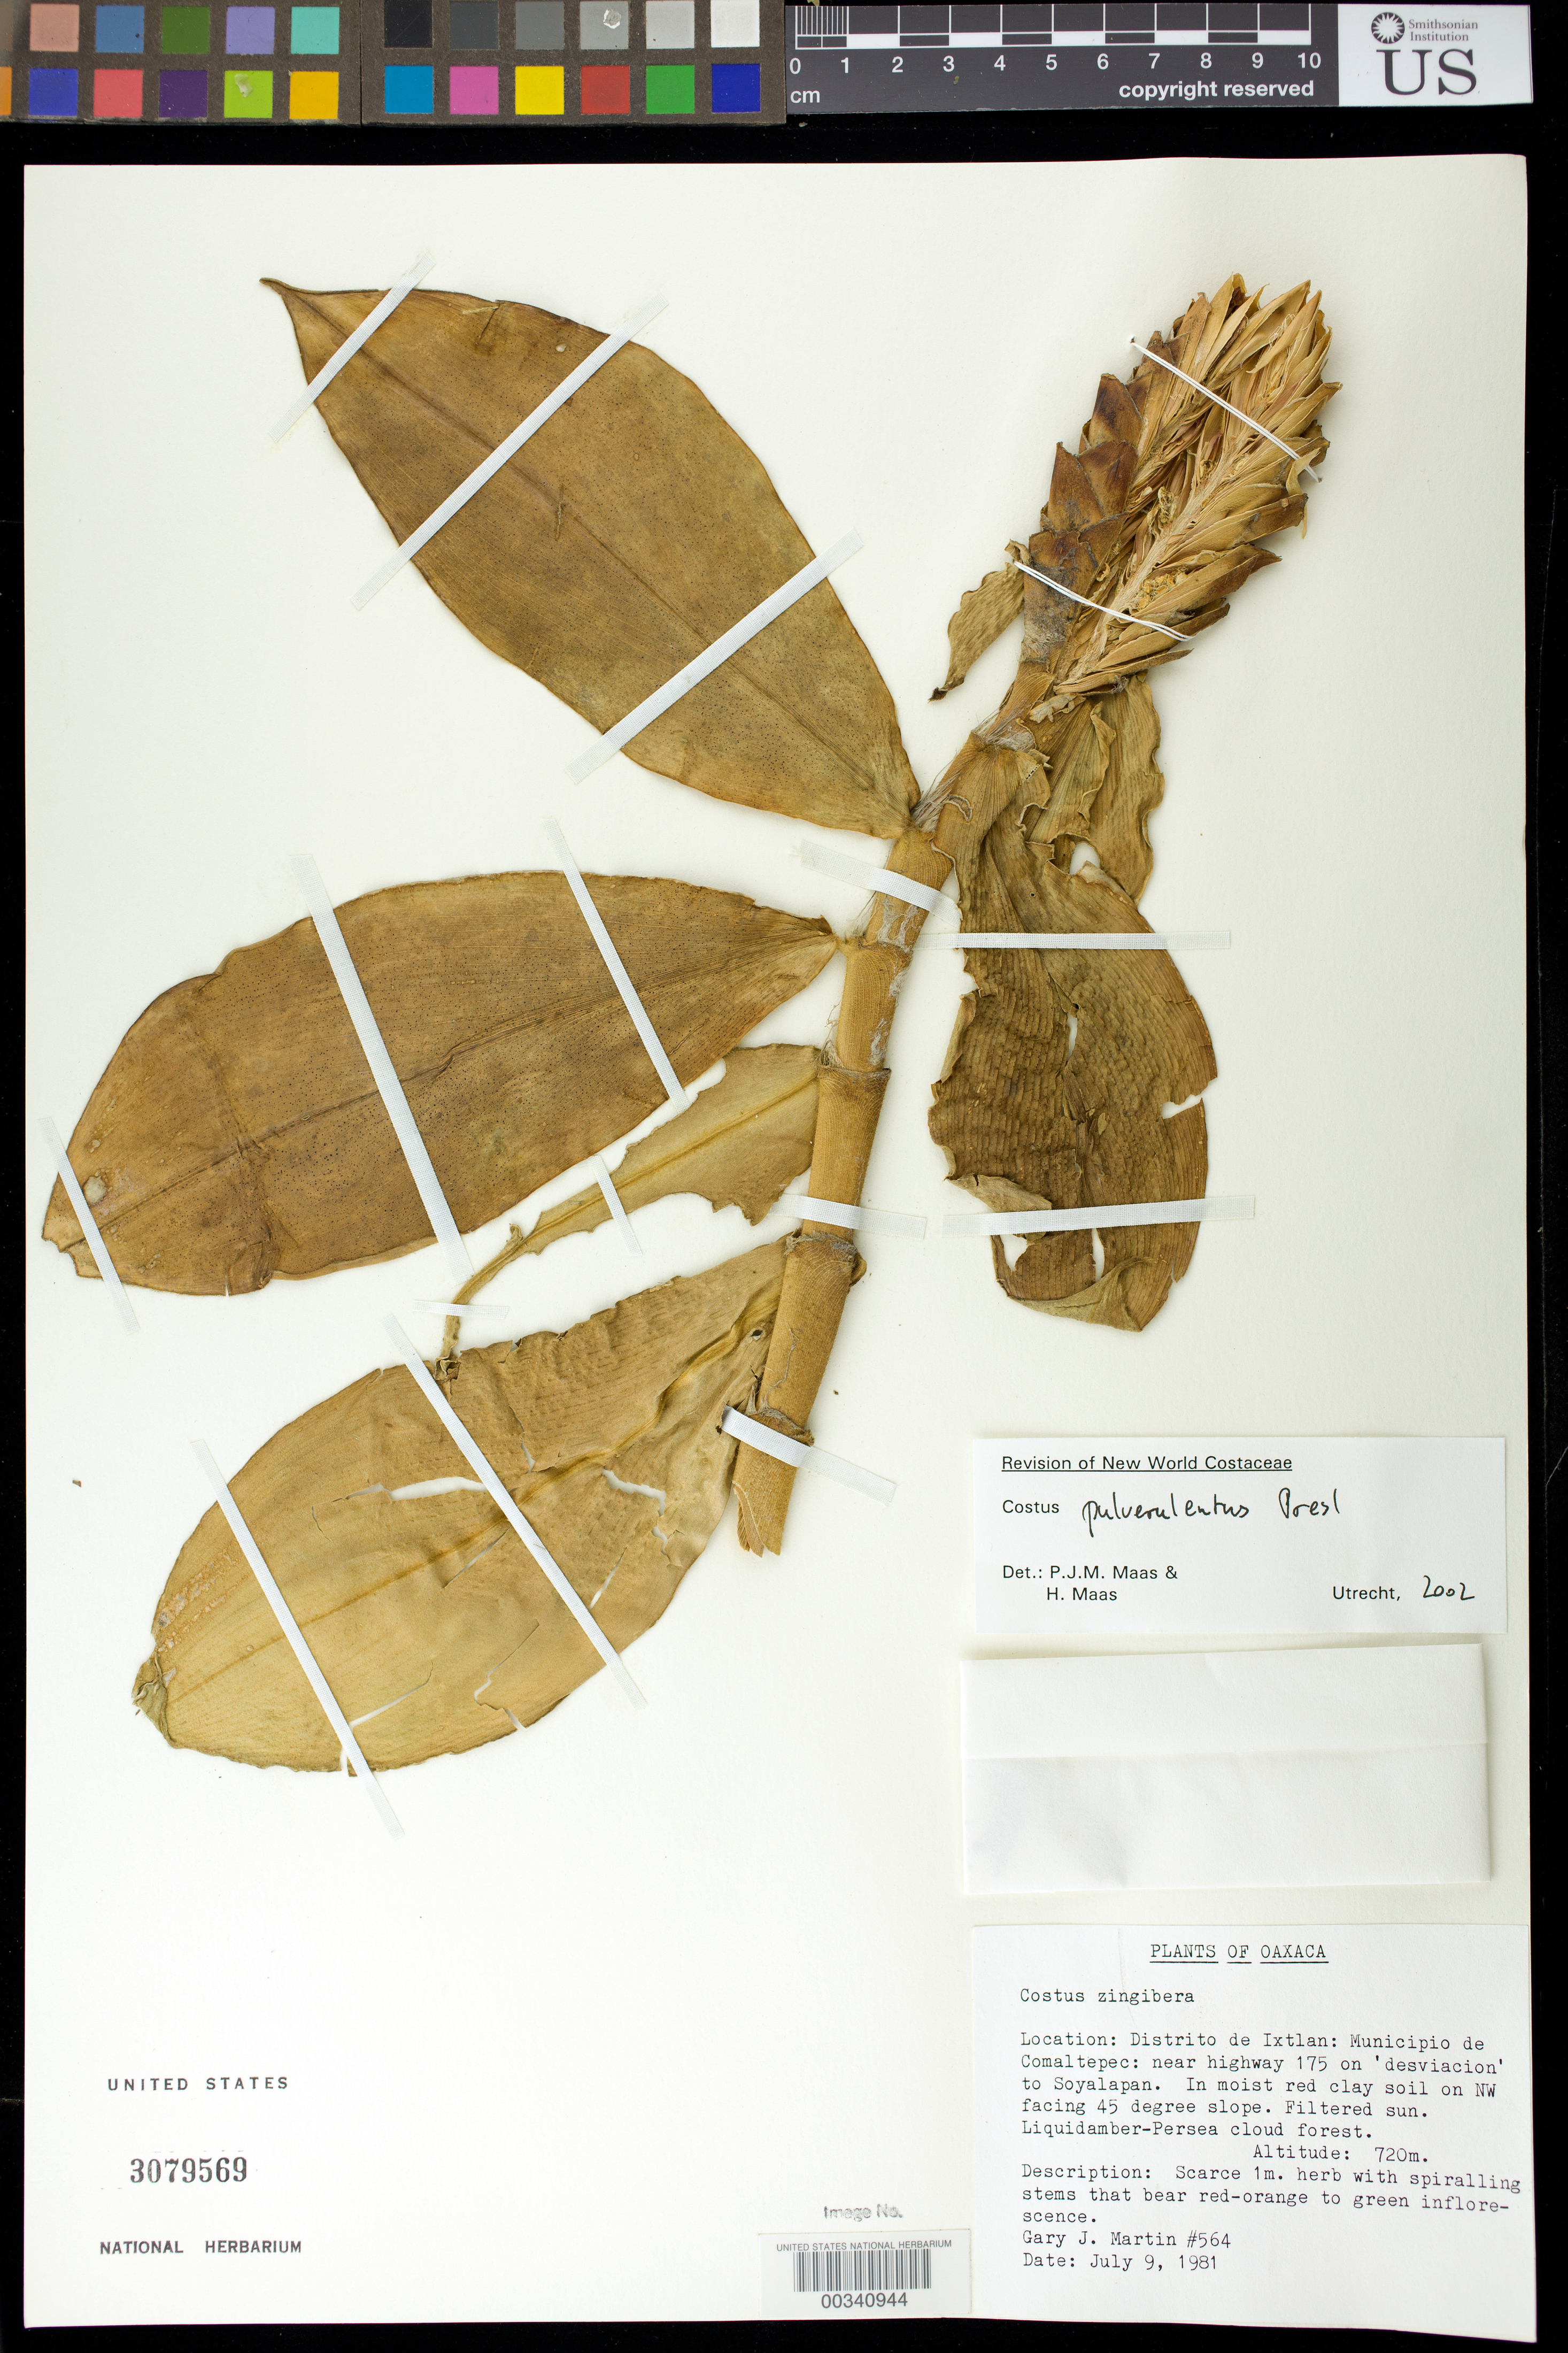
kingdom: Plantae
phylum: Tracheophyta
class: Liliopsida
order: Zingiberales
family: Costaceae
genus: Costus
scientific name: Costus pulverulentus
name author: C. Presl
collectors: G. J. Martin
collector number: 564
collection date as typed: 09 Jul 1981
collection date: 1981-07-09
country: Mexico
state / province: Oaxaca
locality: Dist de Ixtlan: Mun de Comaltepec: near highway 175 on 'Desviacion' to Soyalapan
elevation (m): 720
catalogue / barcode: US 3079569